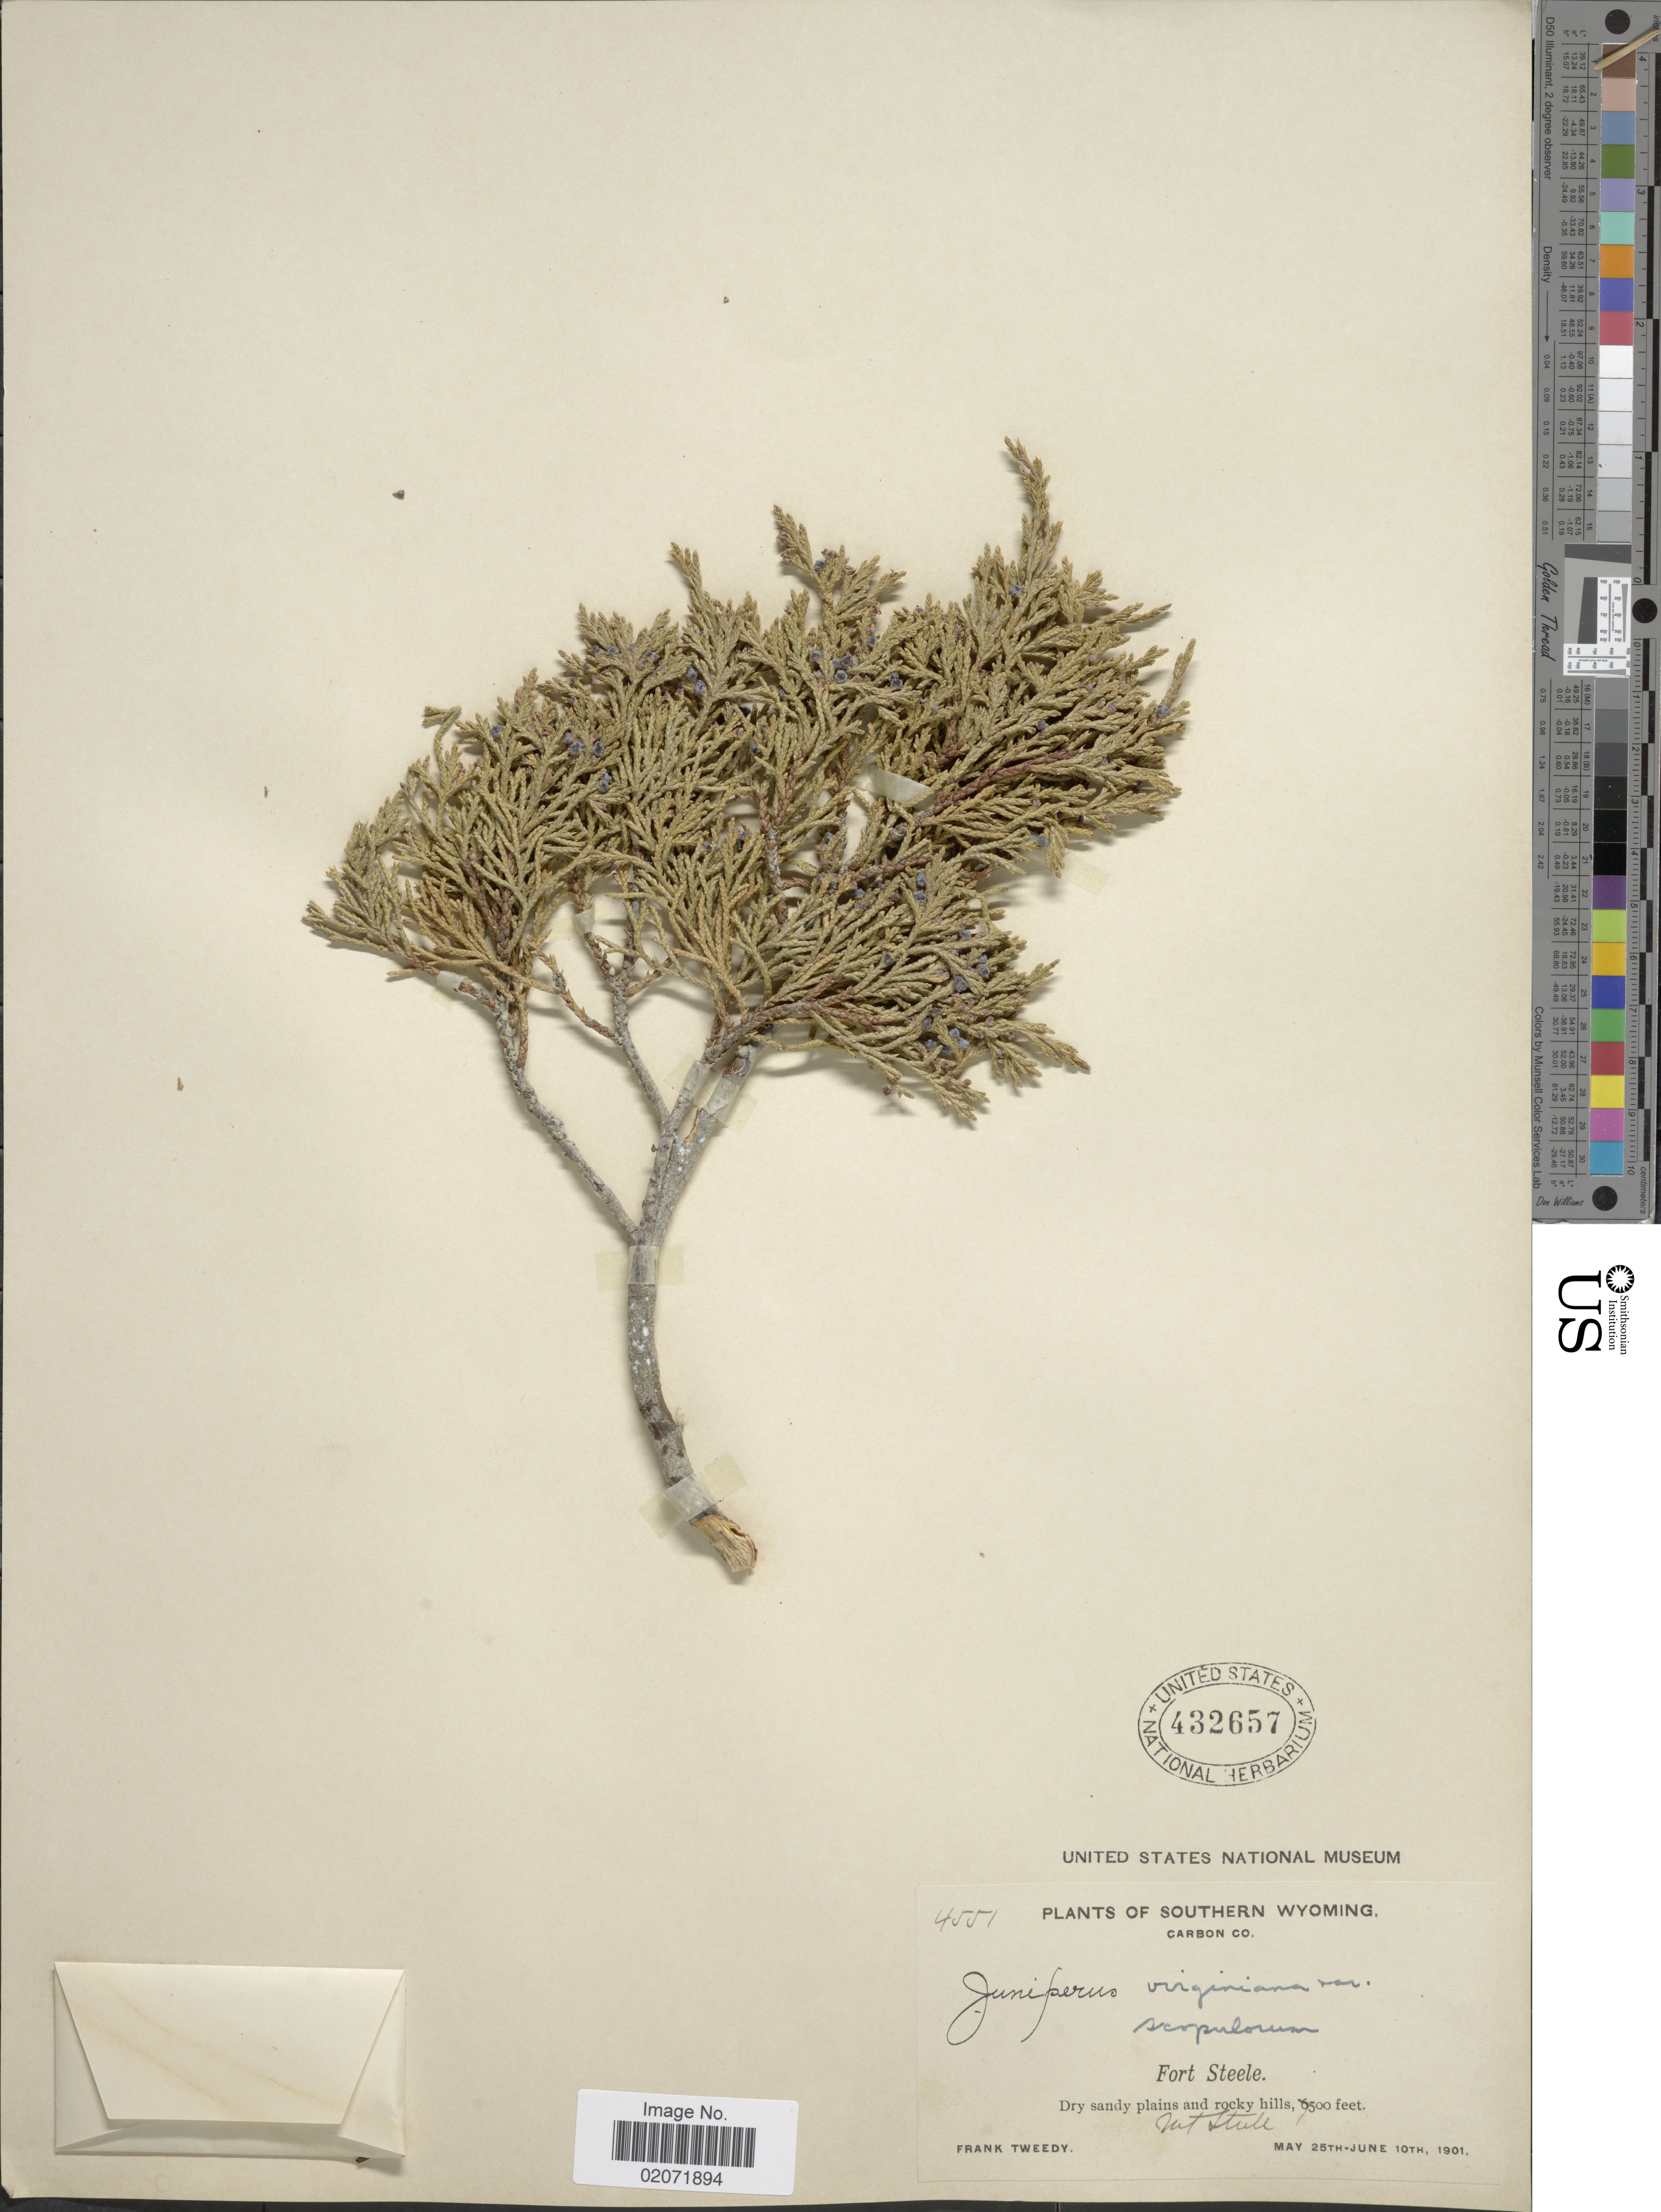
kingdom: Plantae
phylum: Tracheophyta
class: Pinopsida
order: Pinales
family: Cupressaceae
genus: Juniperus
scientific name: Juniperus scopulorum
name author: Sarg.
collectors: F. Tweedy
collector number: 4551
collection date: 1901-05-25/1901-06-10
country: United States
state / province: Wyoming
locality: Carbon Co. Fort Steele, Mt. Steele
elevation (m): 2286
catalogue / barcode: US 432657